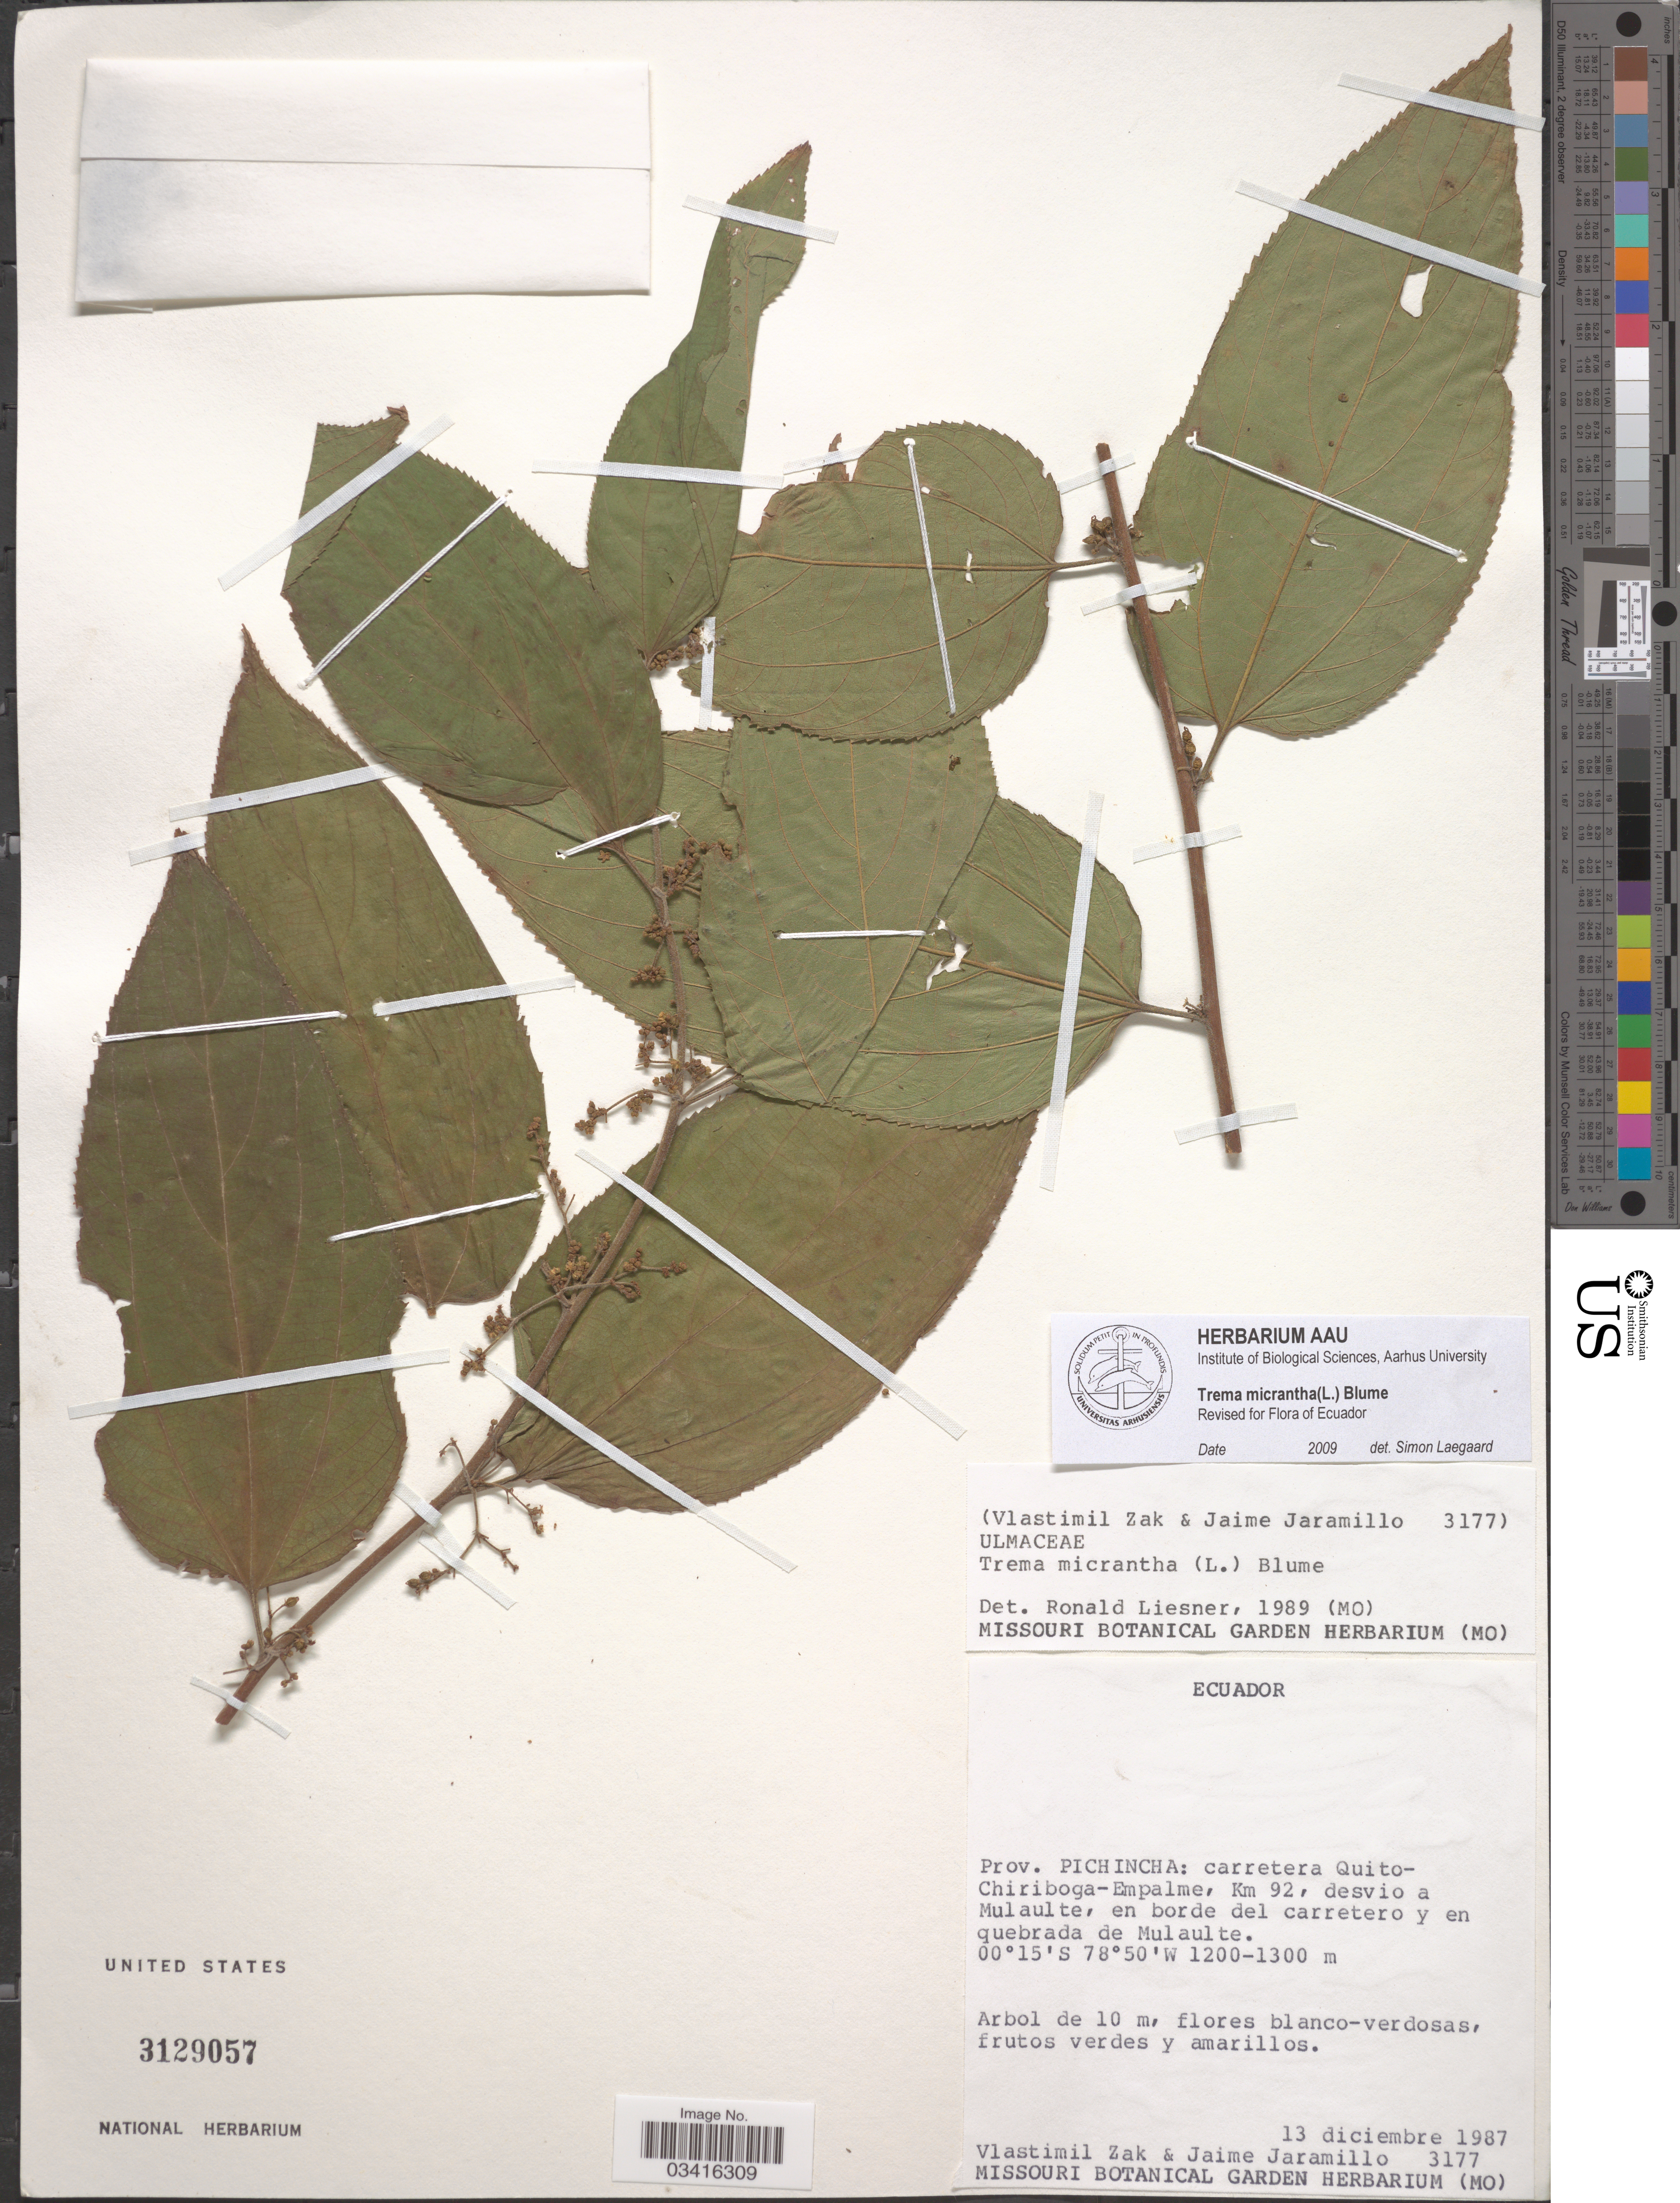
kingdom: Plantae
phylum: Tracheophyta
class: Magnoliopsida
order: Rosales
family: Cannabaceae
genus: Trema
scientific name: Trema micranthum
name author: (L.) Blume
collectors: V. Zak & J. Jaramillo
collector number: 3177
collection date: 1987-12-13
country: Ecuador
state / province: Pichincha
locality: Carretera Quito-Chiriboga-Empalme, Km 92, desvio a Mulaulte, en borde del carretero y en quebrada de Mulaulte.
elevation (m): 1200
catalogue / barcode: US 3129057